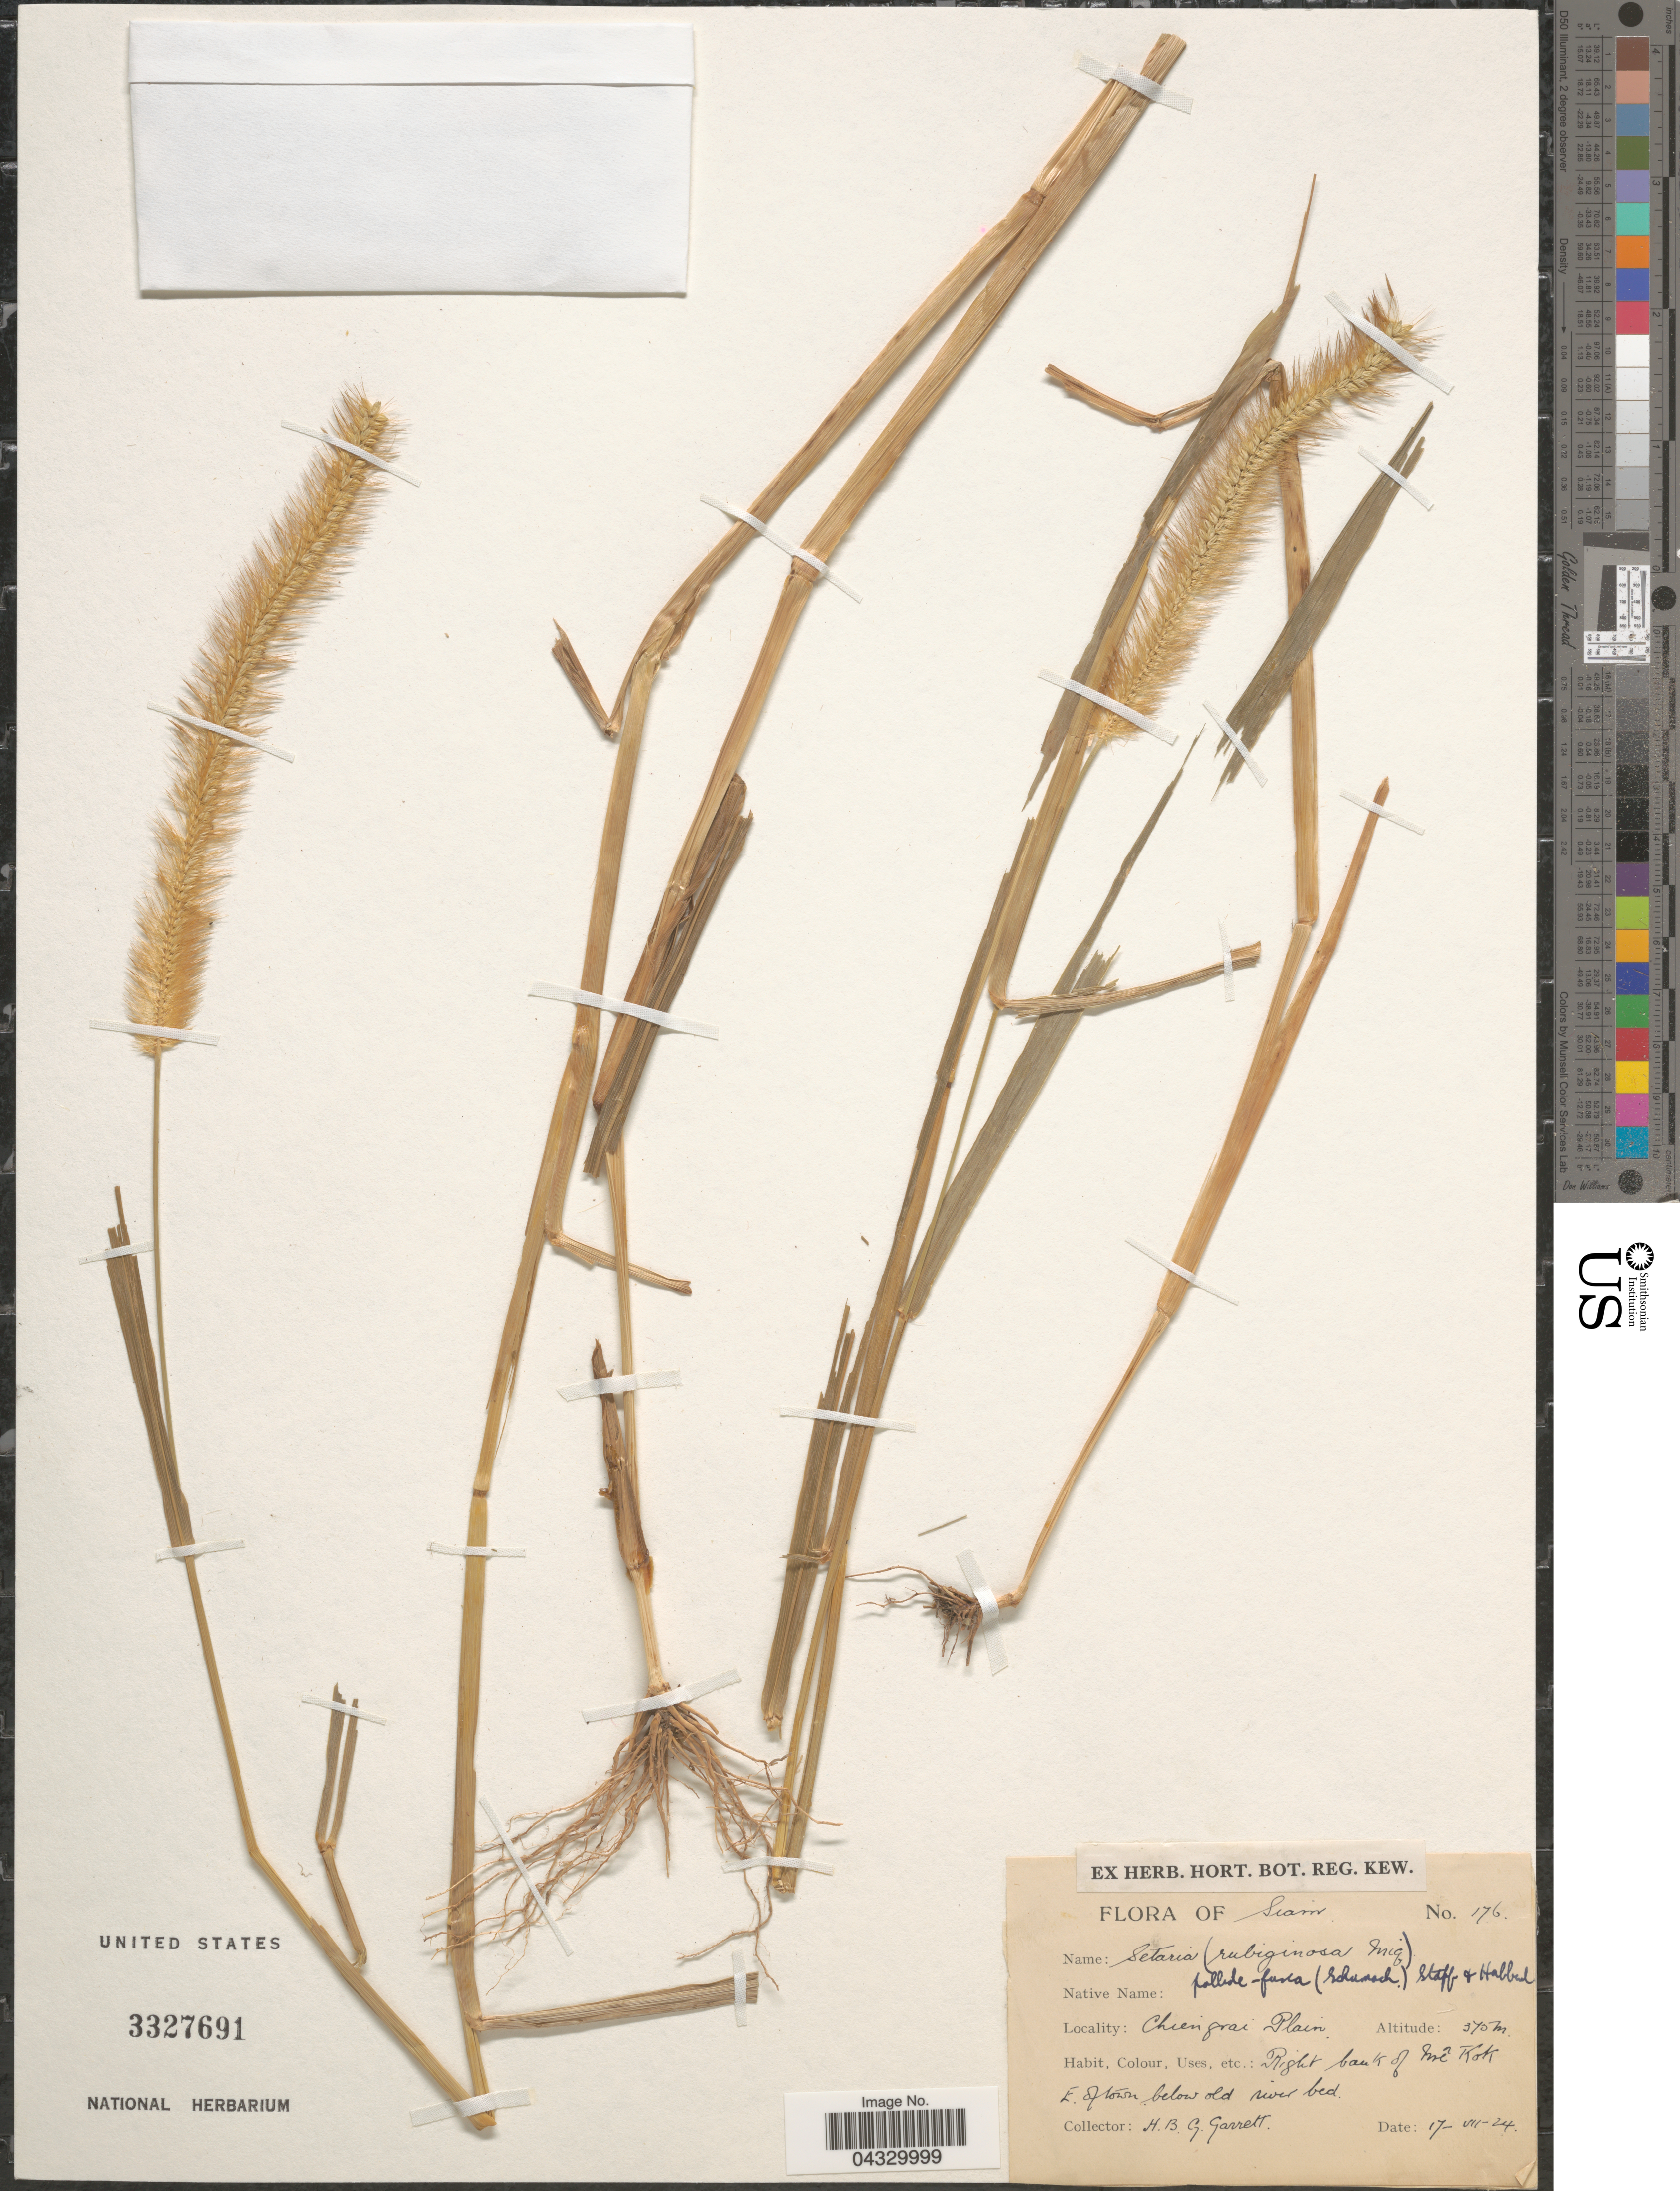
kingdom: Plantae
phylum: Tracheophyta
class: Liliopsida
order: Poales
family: Poaceae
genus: Setaria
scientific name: Setaria pallide-fusca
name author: (Schumach.) Stapf & C.E. Hubb.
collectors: H. Garrett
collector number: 176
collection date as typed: Transcribed d/m/y: 17/7/24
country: Thailand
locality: Siam. Chiengrai Plain. Right bank of Mê Kok. E. of town below old river bed.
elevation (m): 375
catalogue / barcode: US 3327691